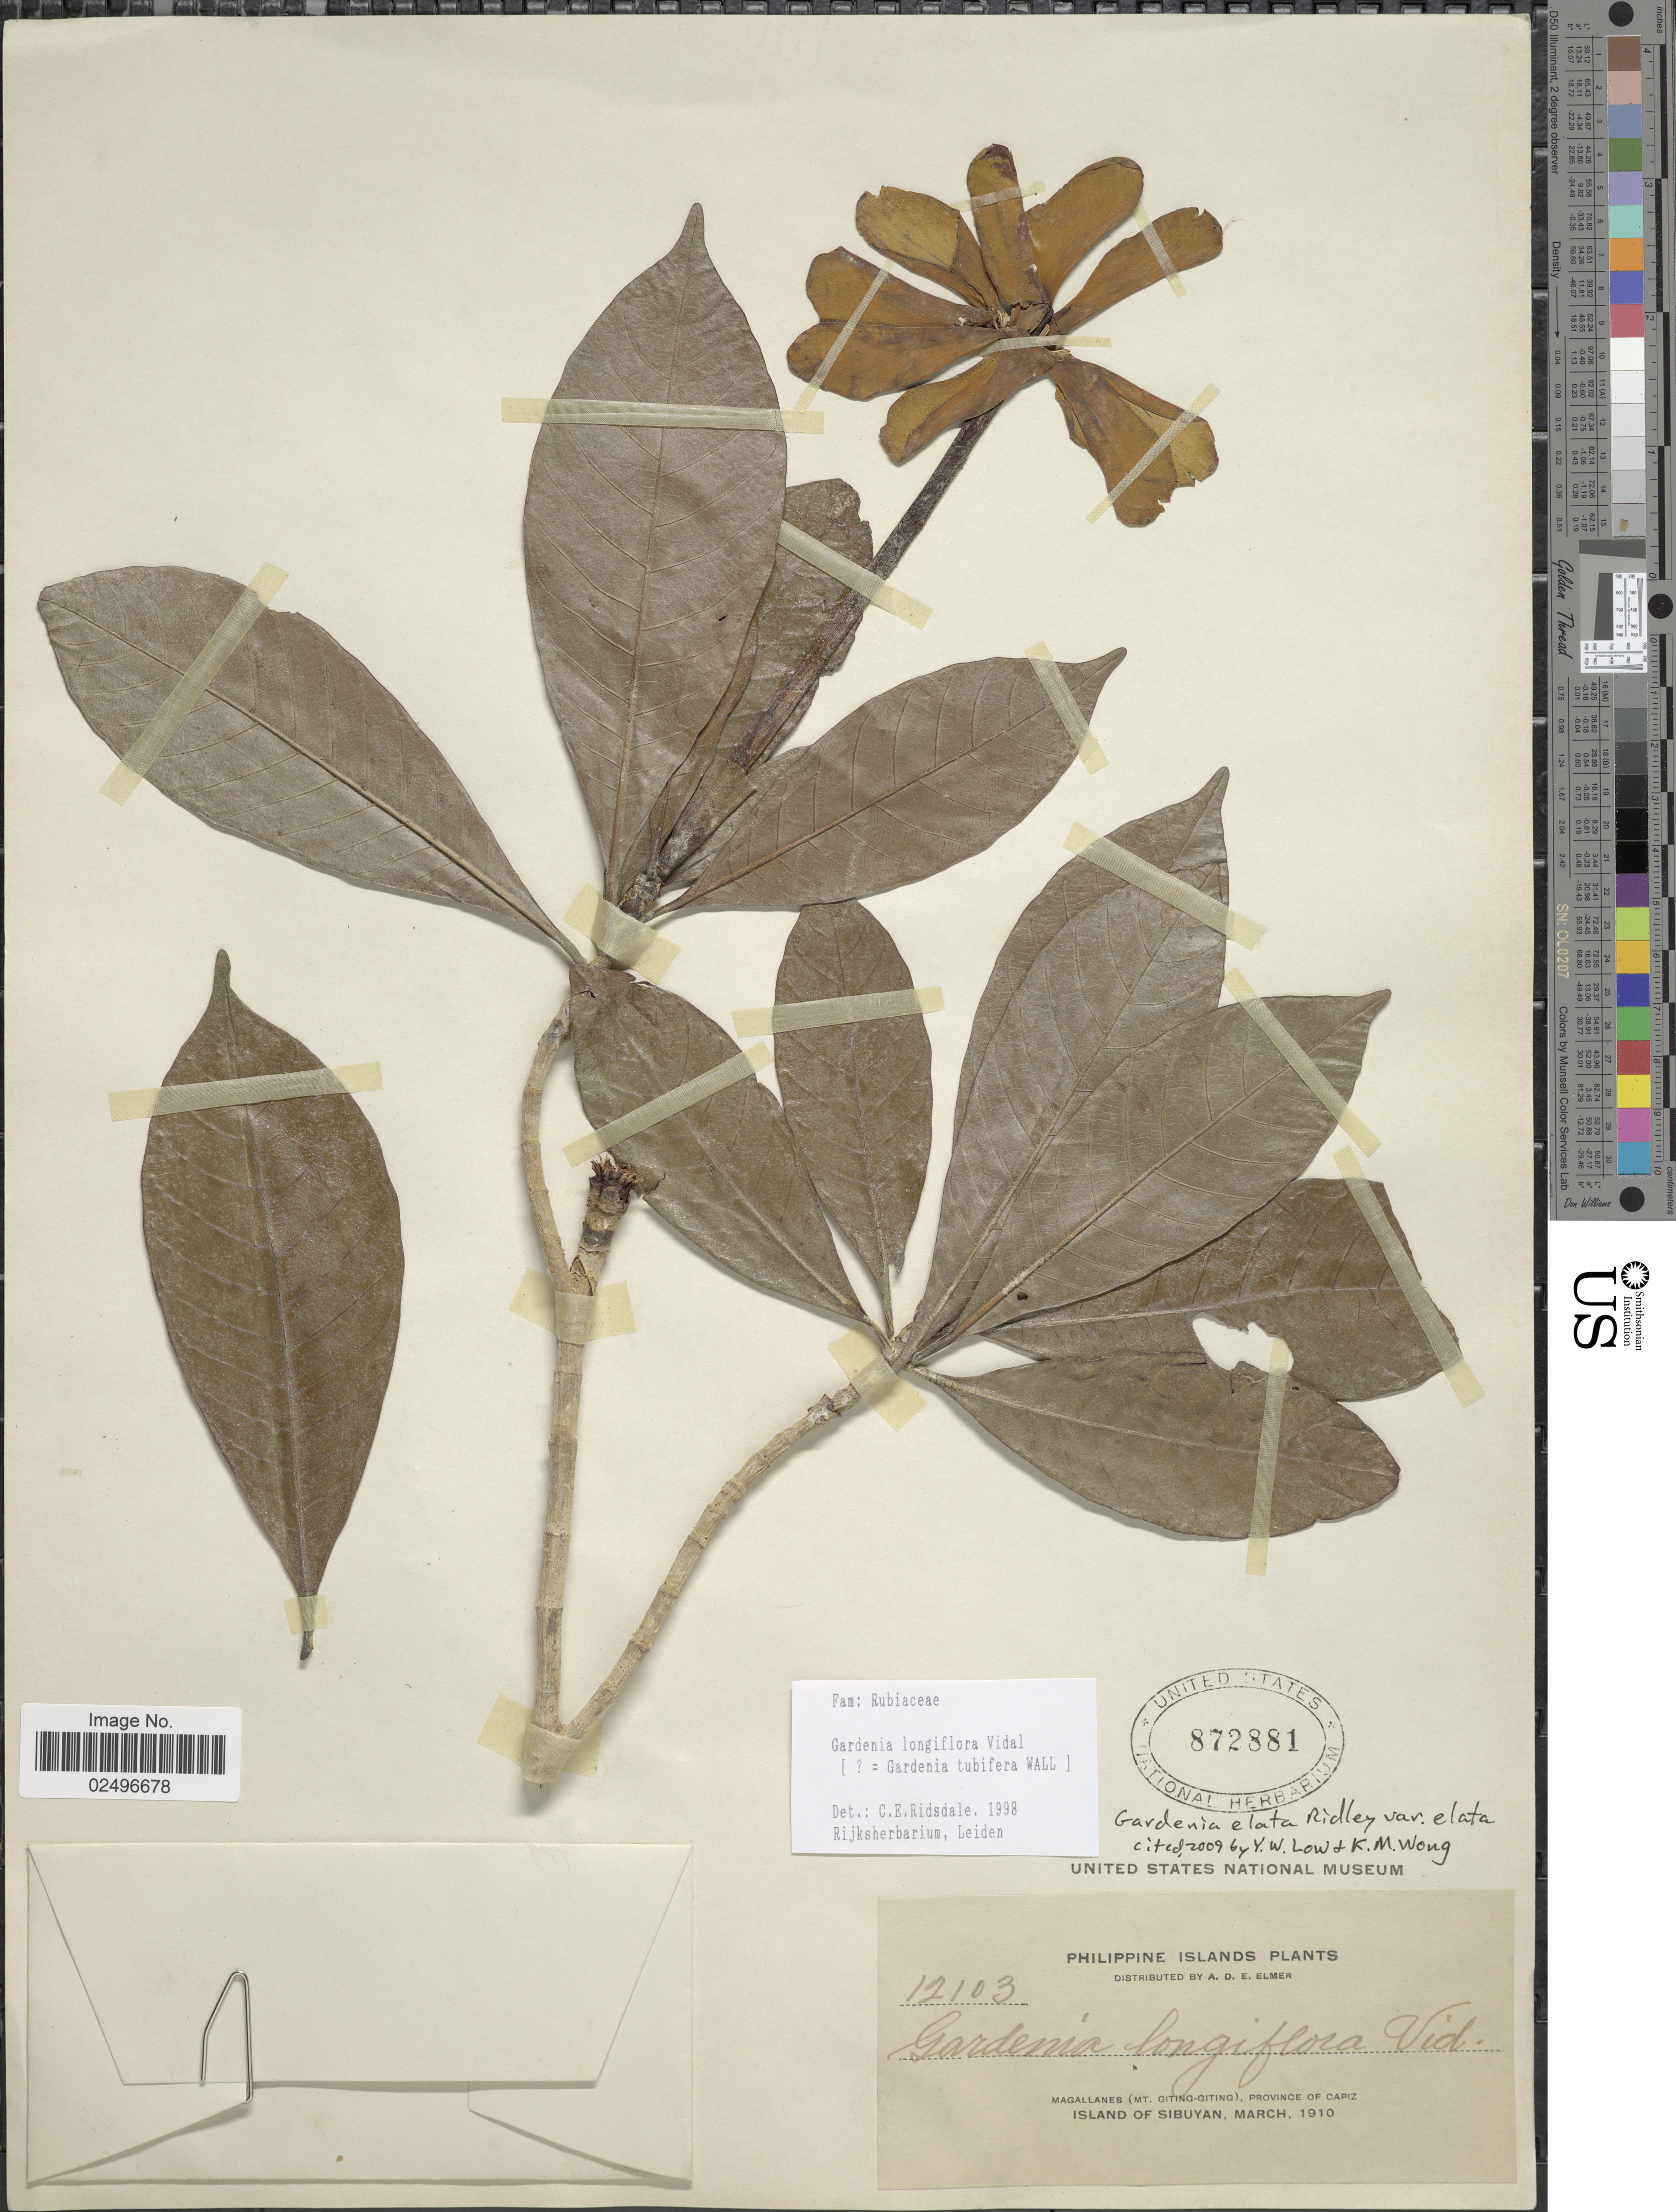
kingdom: Plantae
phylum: Tracheophyta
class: Magnoliopsida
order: Gentianales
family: Rubiaceae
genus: Gardenia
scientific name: Gardenia elata var. elata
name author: Ridl.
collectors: A. D. E. Elmer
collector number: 12103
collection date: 1910-03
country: Philippines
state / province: Western Visayas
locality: Magallanes (Mt. Giting-Giting) Province of Capiz. Island of Sibuyan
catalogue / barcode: US 872881